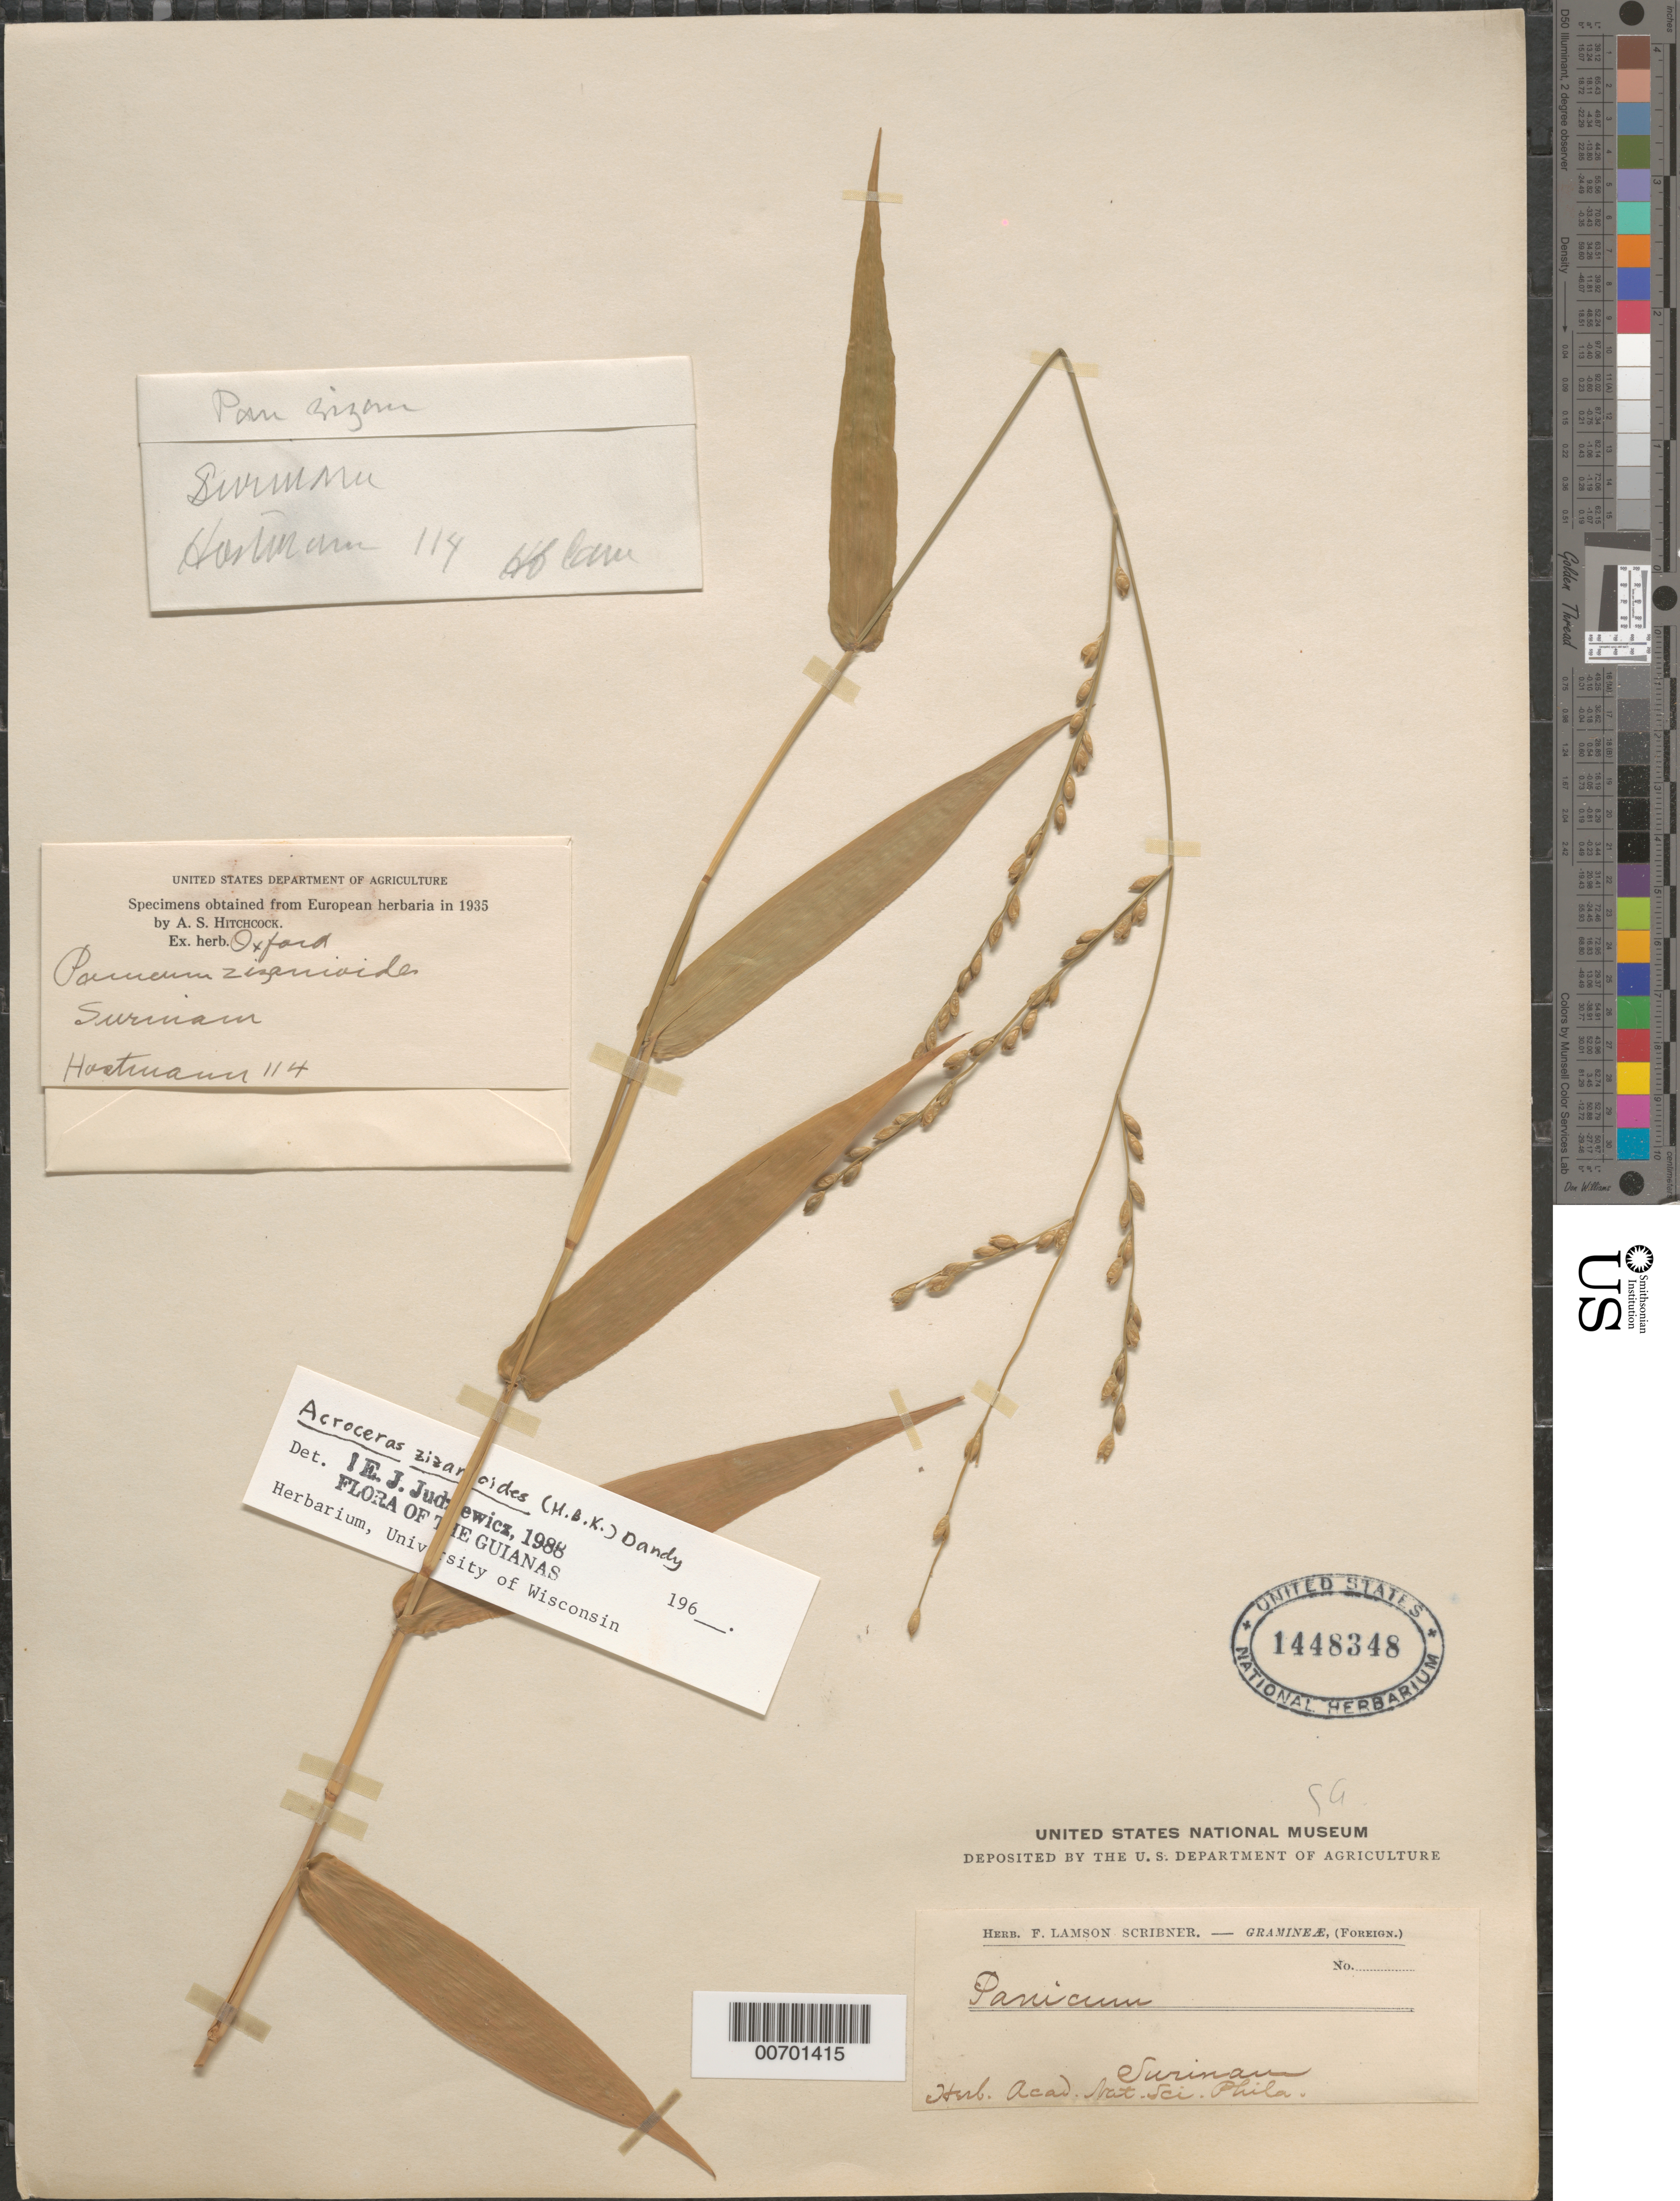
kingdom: Plantae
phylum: Tracheophyta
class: Liliopsida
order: Poales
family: Poaceae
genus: Acroceras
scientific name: Acroceras zizanioides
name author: (Kunth) Dandy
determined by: Judziewicz, E. J.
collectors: F. Hostmann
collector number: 114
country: Suriname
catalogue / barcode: US 1448348